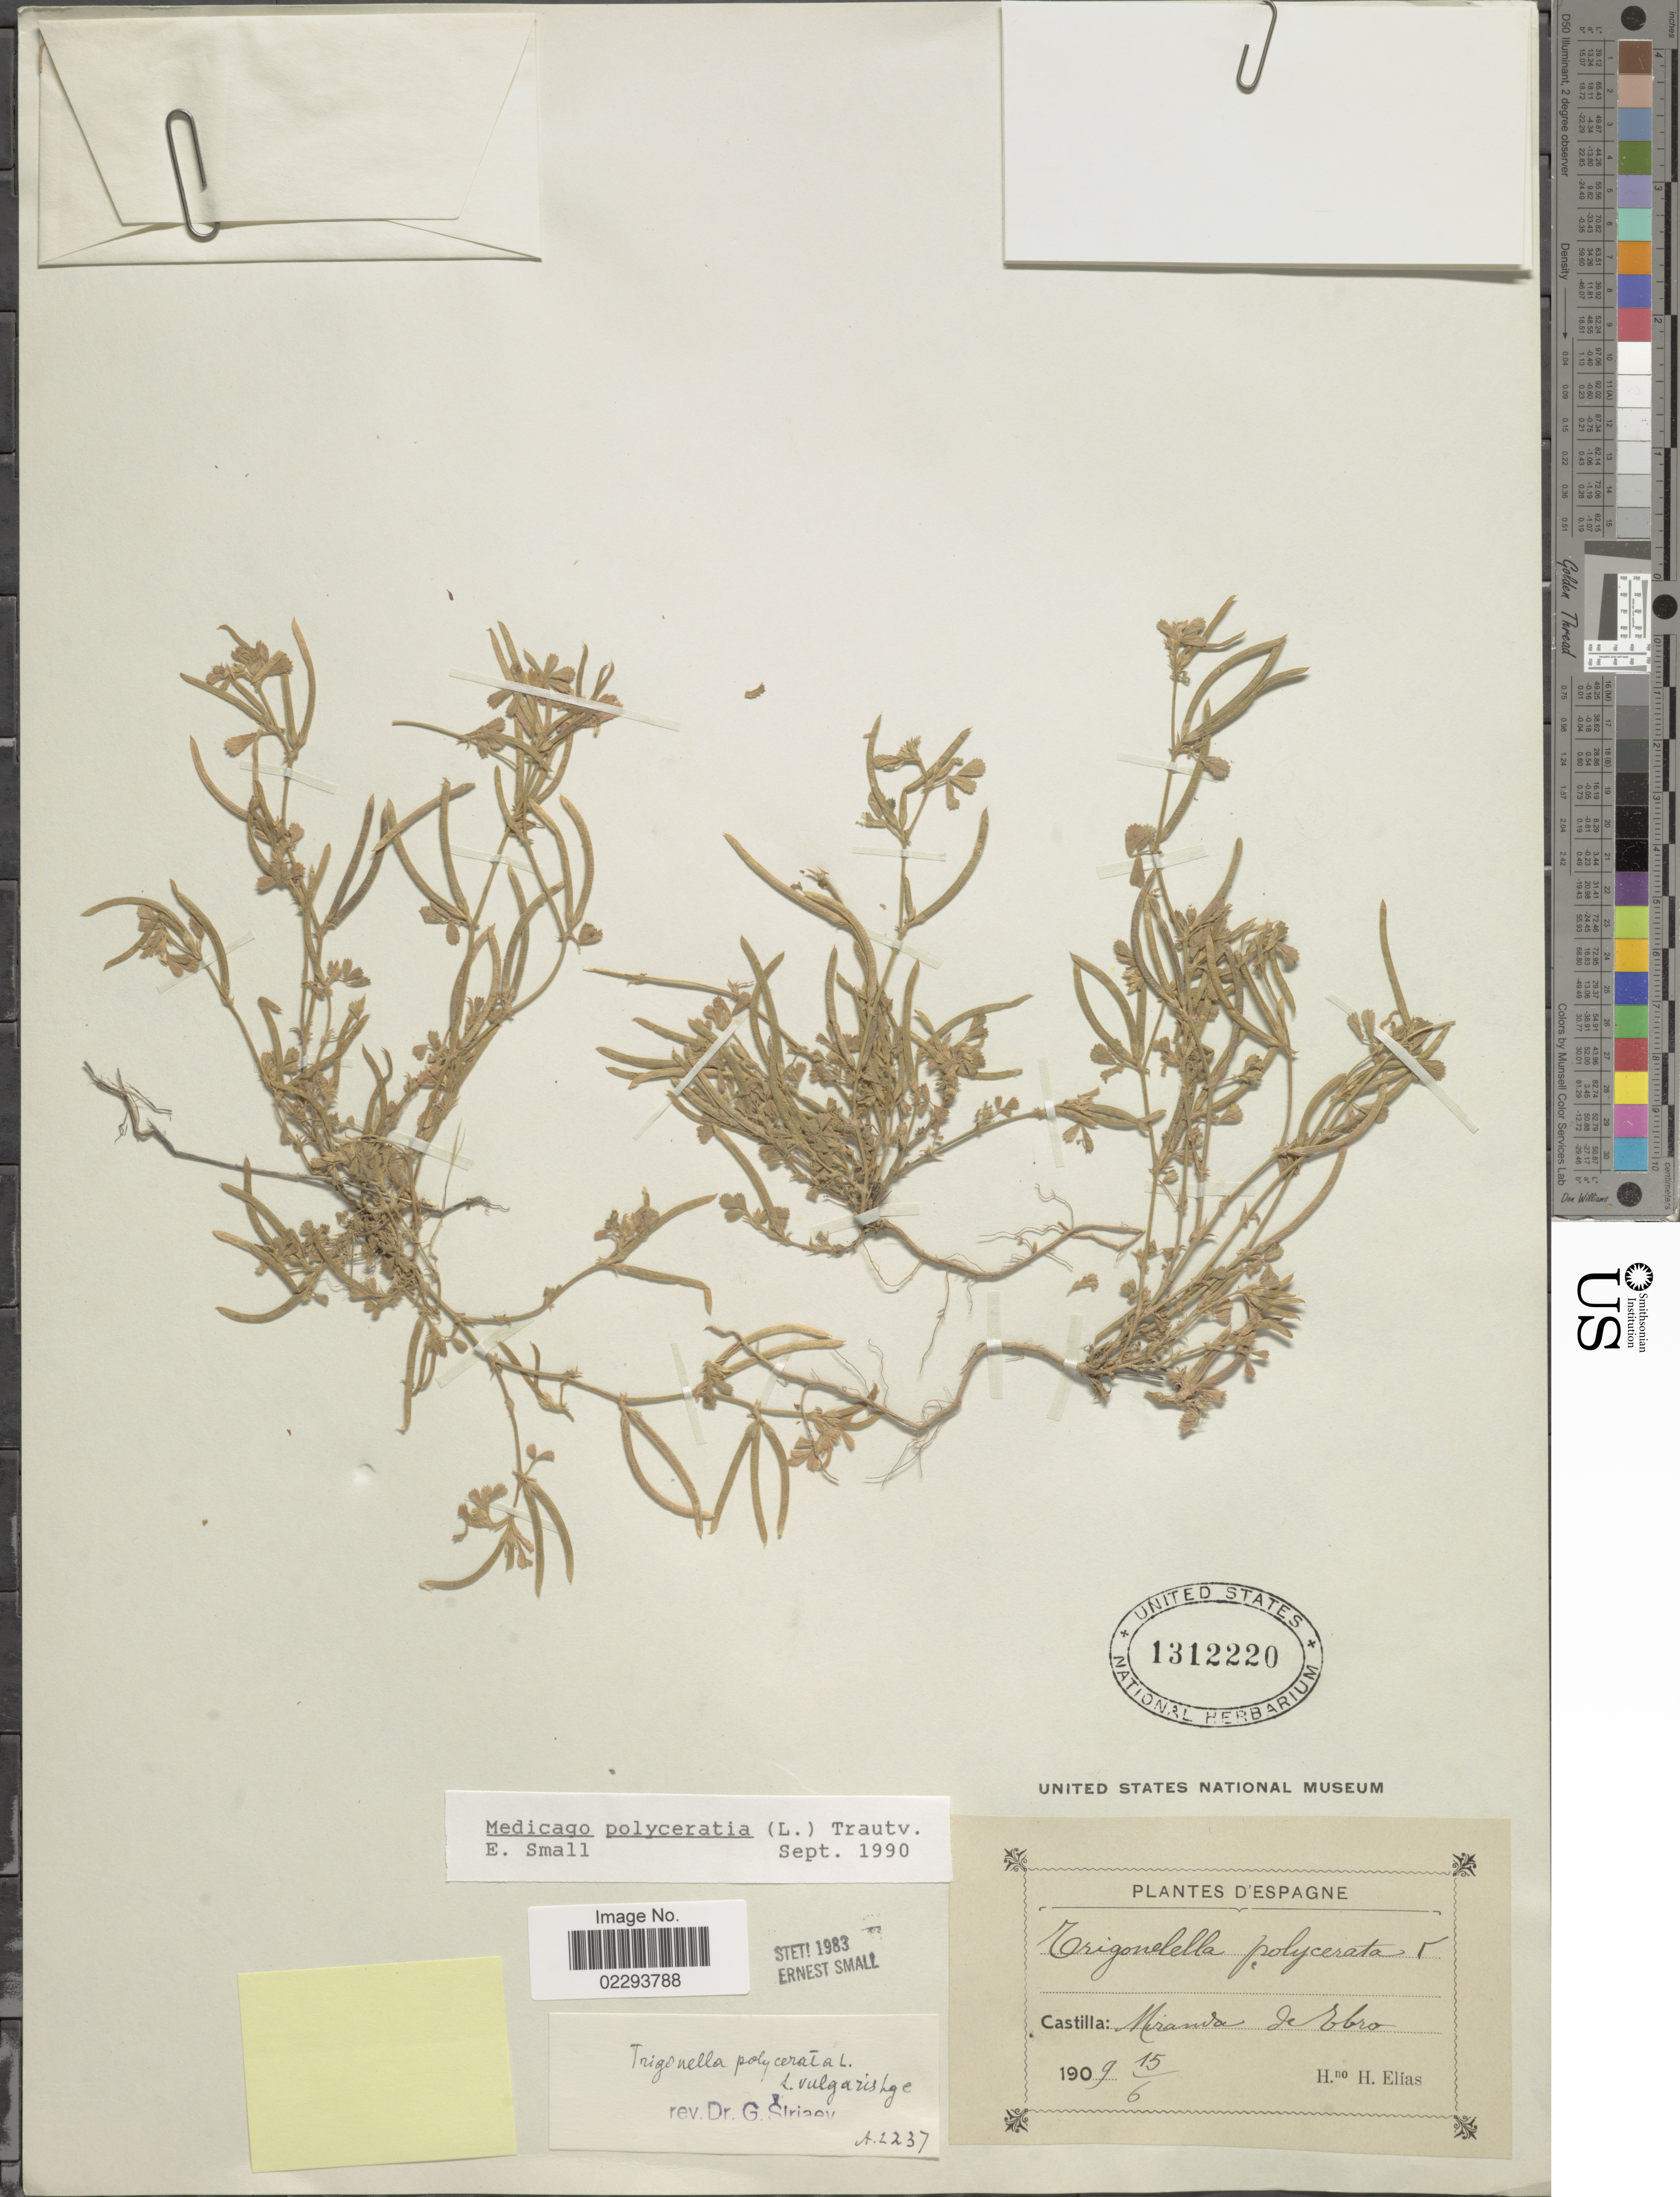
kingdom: Plantae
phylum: Tracheophyta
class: Magnoliopsida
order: Fabales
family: Fabaceae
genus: Medicago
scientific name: Medicago polyceratia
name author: (L.) Trautv.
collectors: Bro. Elias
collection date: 1909-06-15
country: Spain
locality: Castilla: Miranda de Ebro.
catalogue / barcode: US 1312220